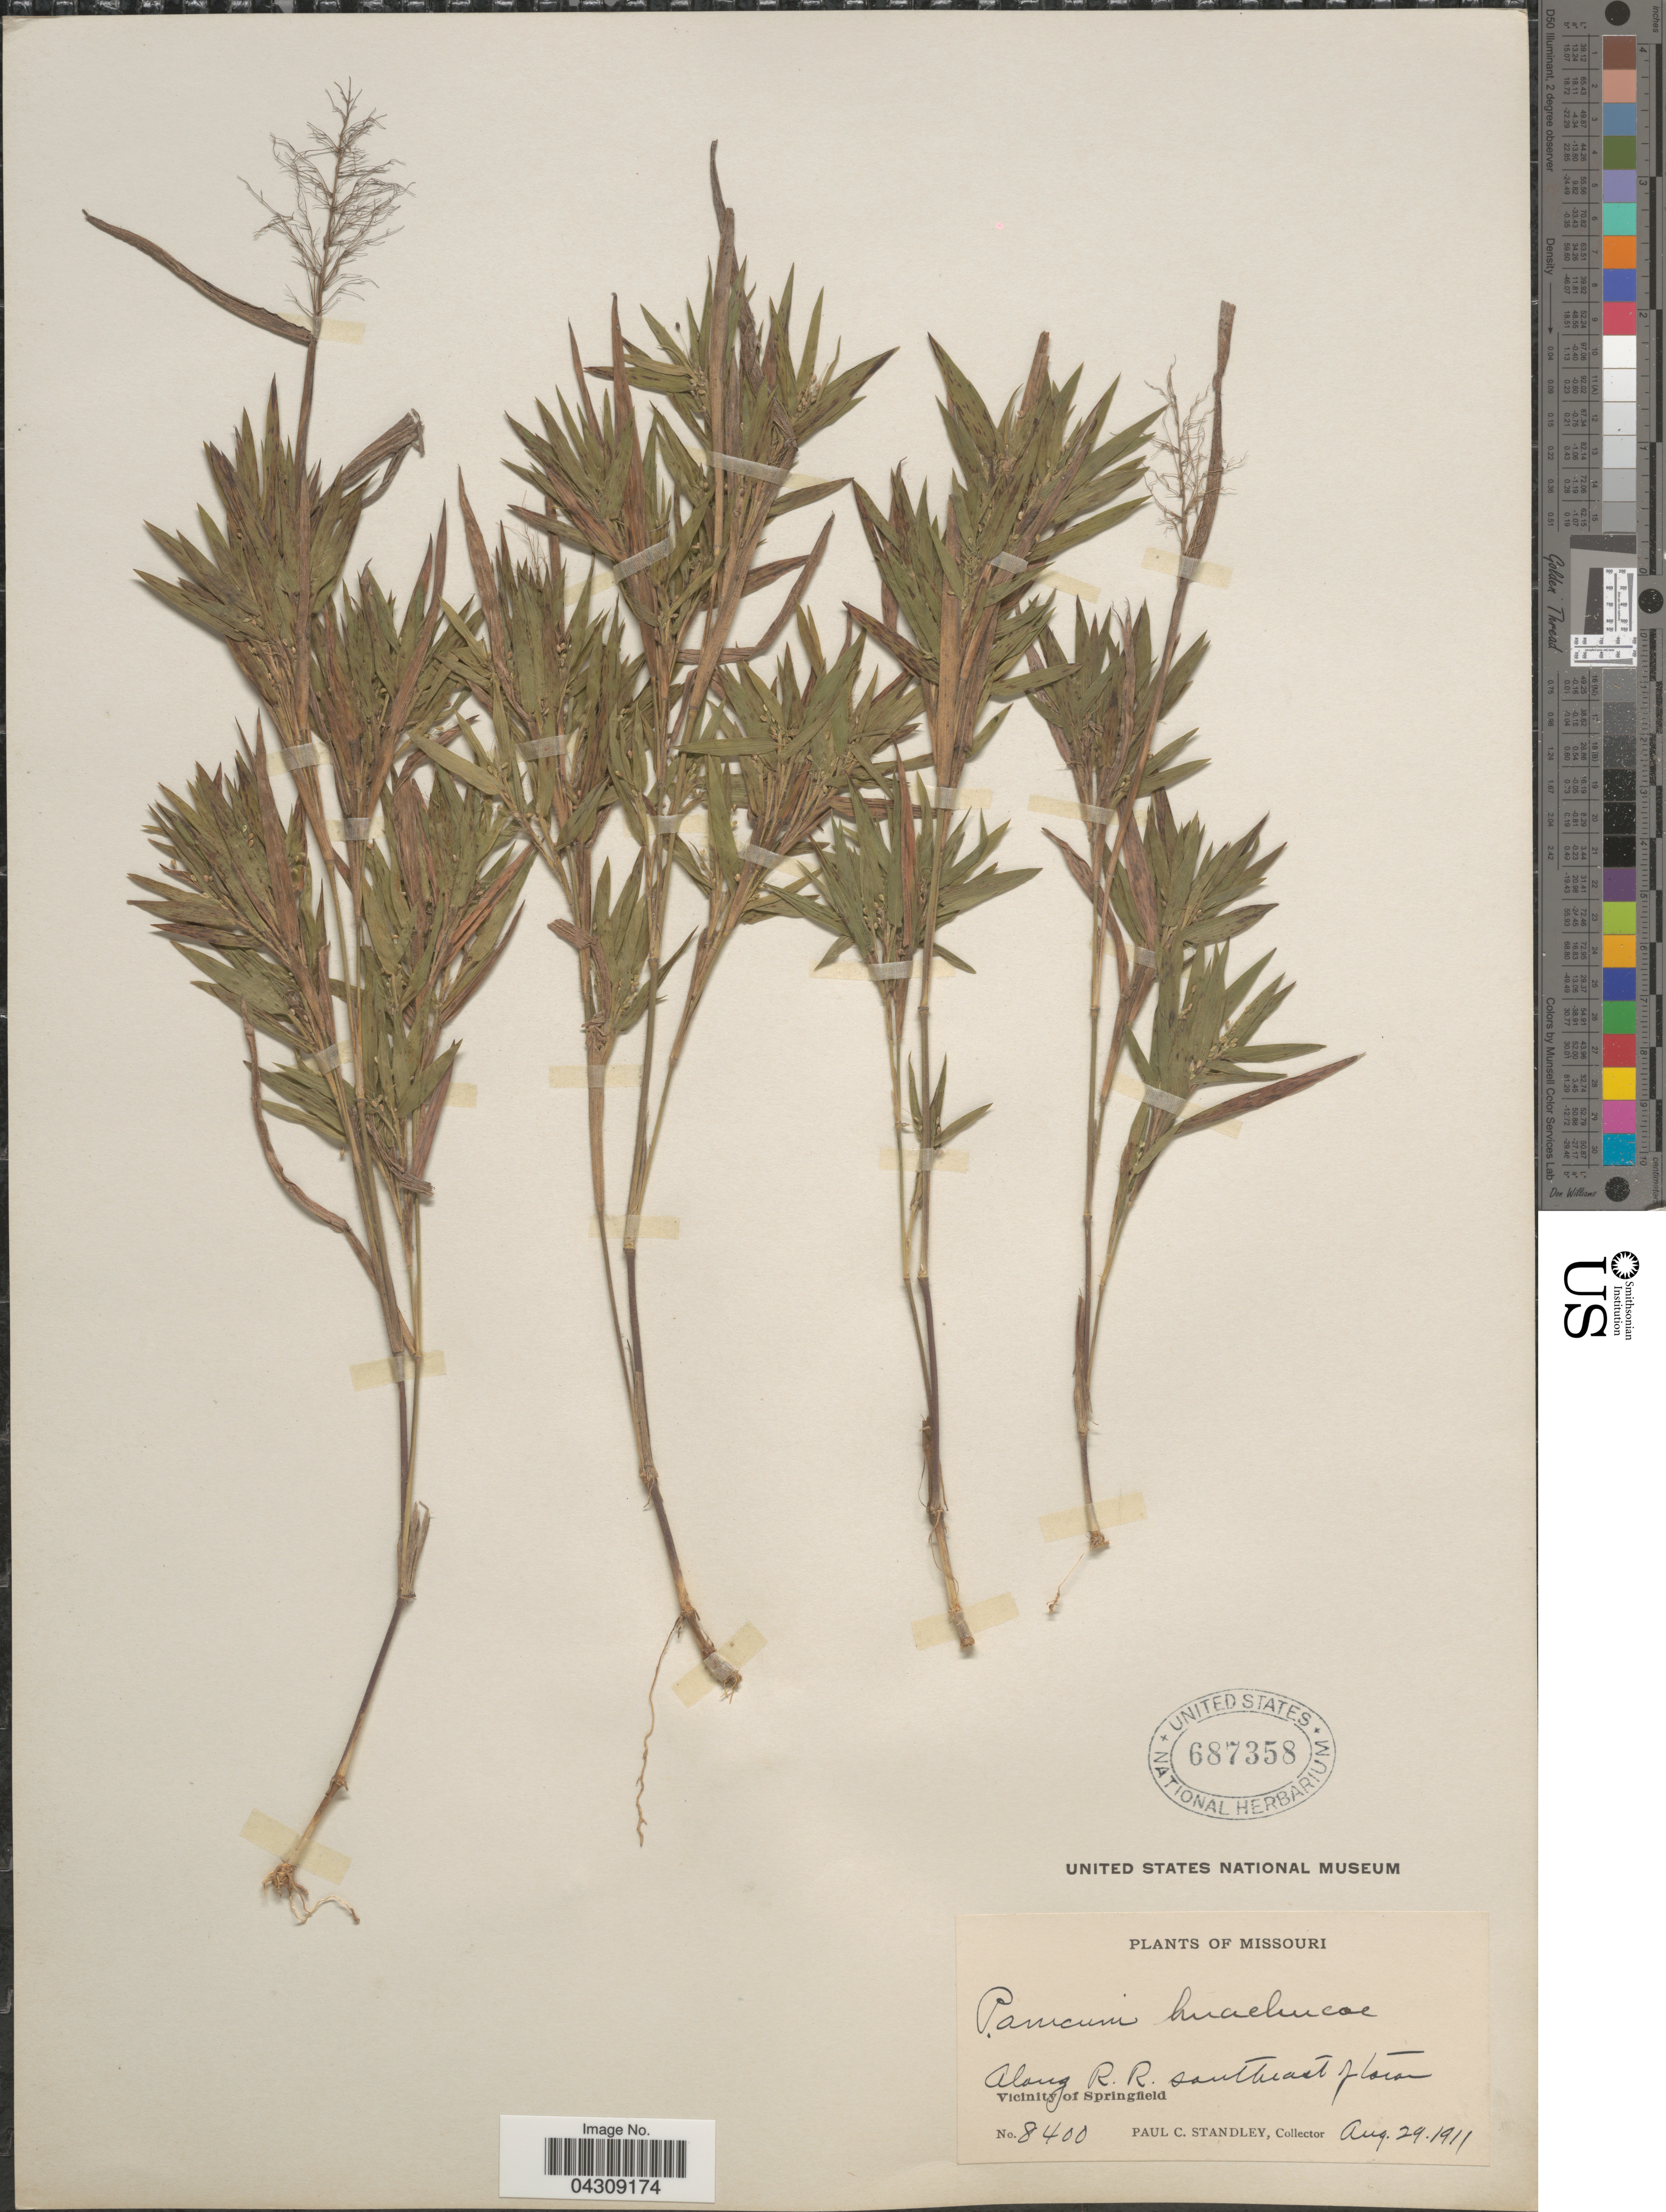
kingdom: Plantae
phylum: Tracheophyta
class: Liliopsida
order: Poales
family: Poaceae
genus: Dichanthelium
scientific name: Dichanthelium acuminatum var. acuminatum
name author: (Sw.) Gould & C.A. Clark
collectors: P. C. Standley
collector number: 8400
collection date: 1911-08-29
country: United States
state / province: Missouri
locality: Along R. R. southeast of town. Vicinity of Springfield.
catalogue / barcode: US 687358